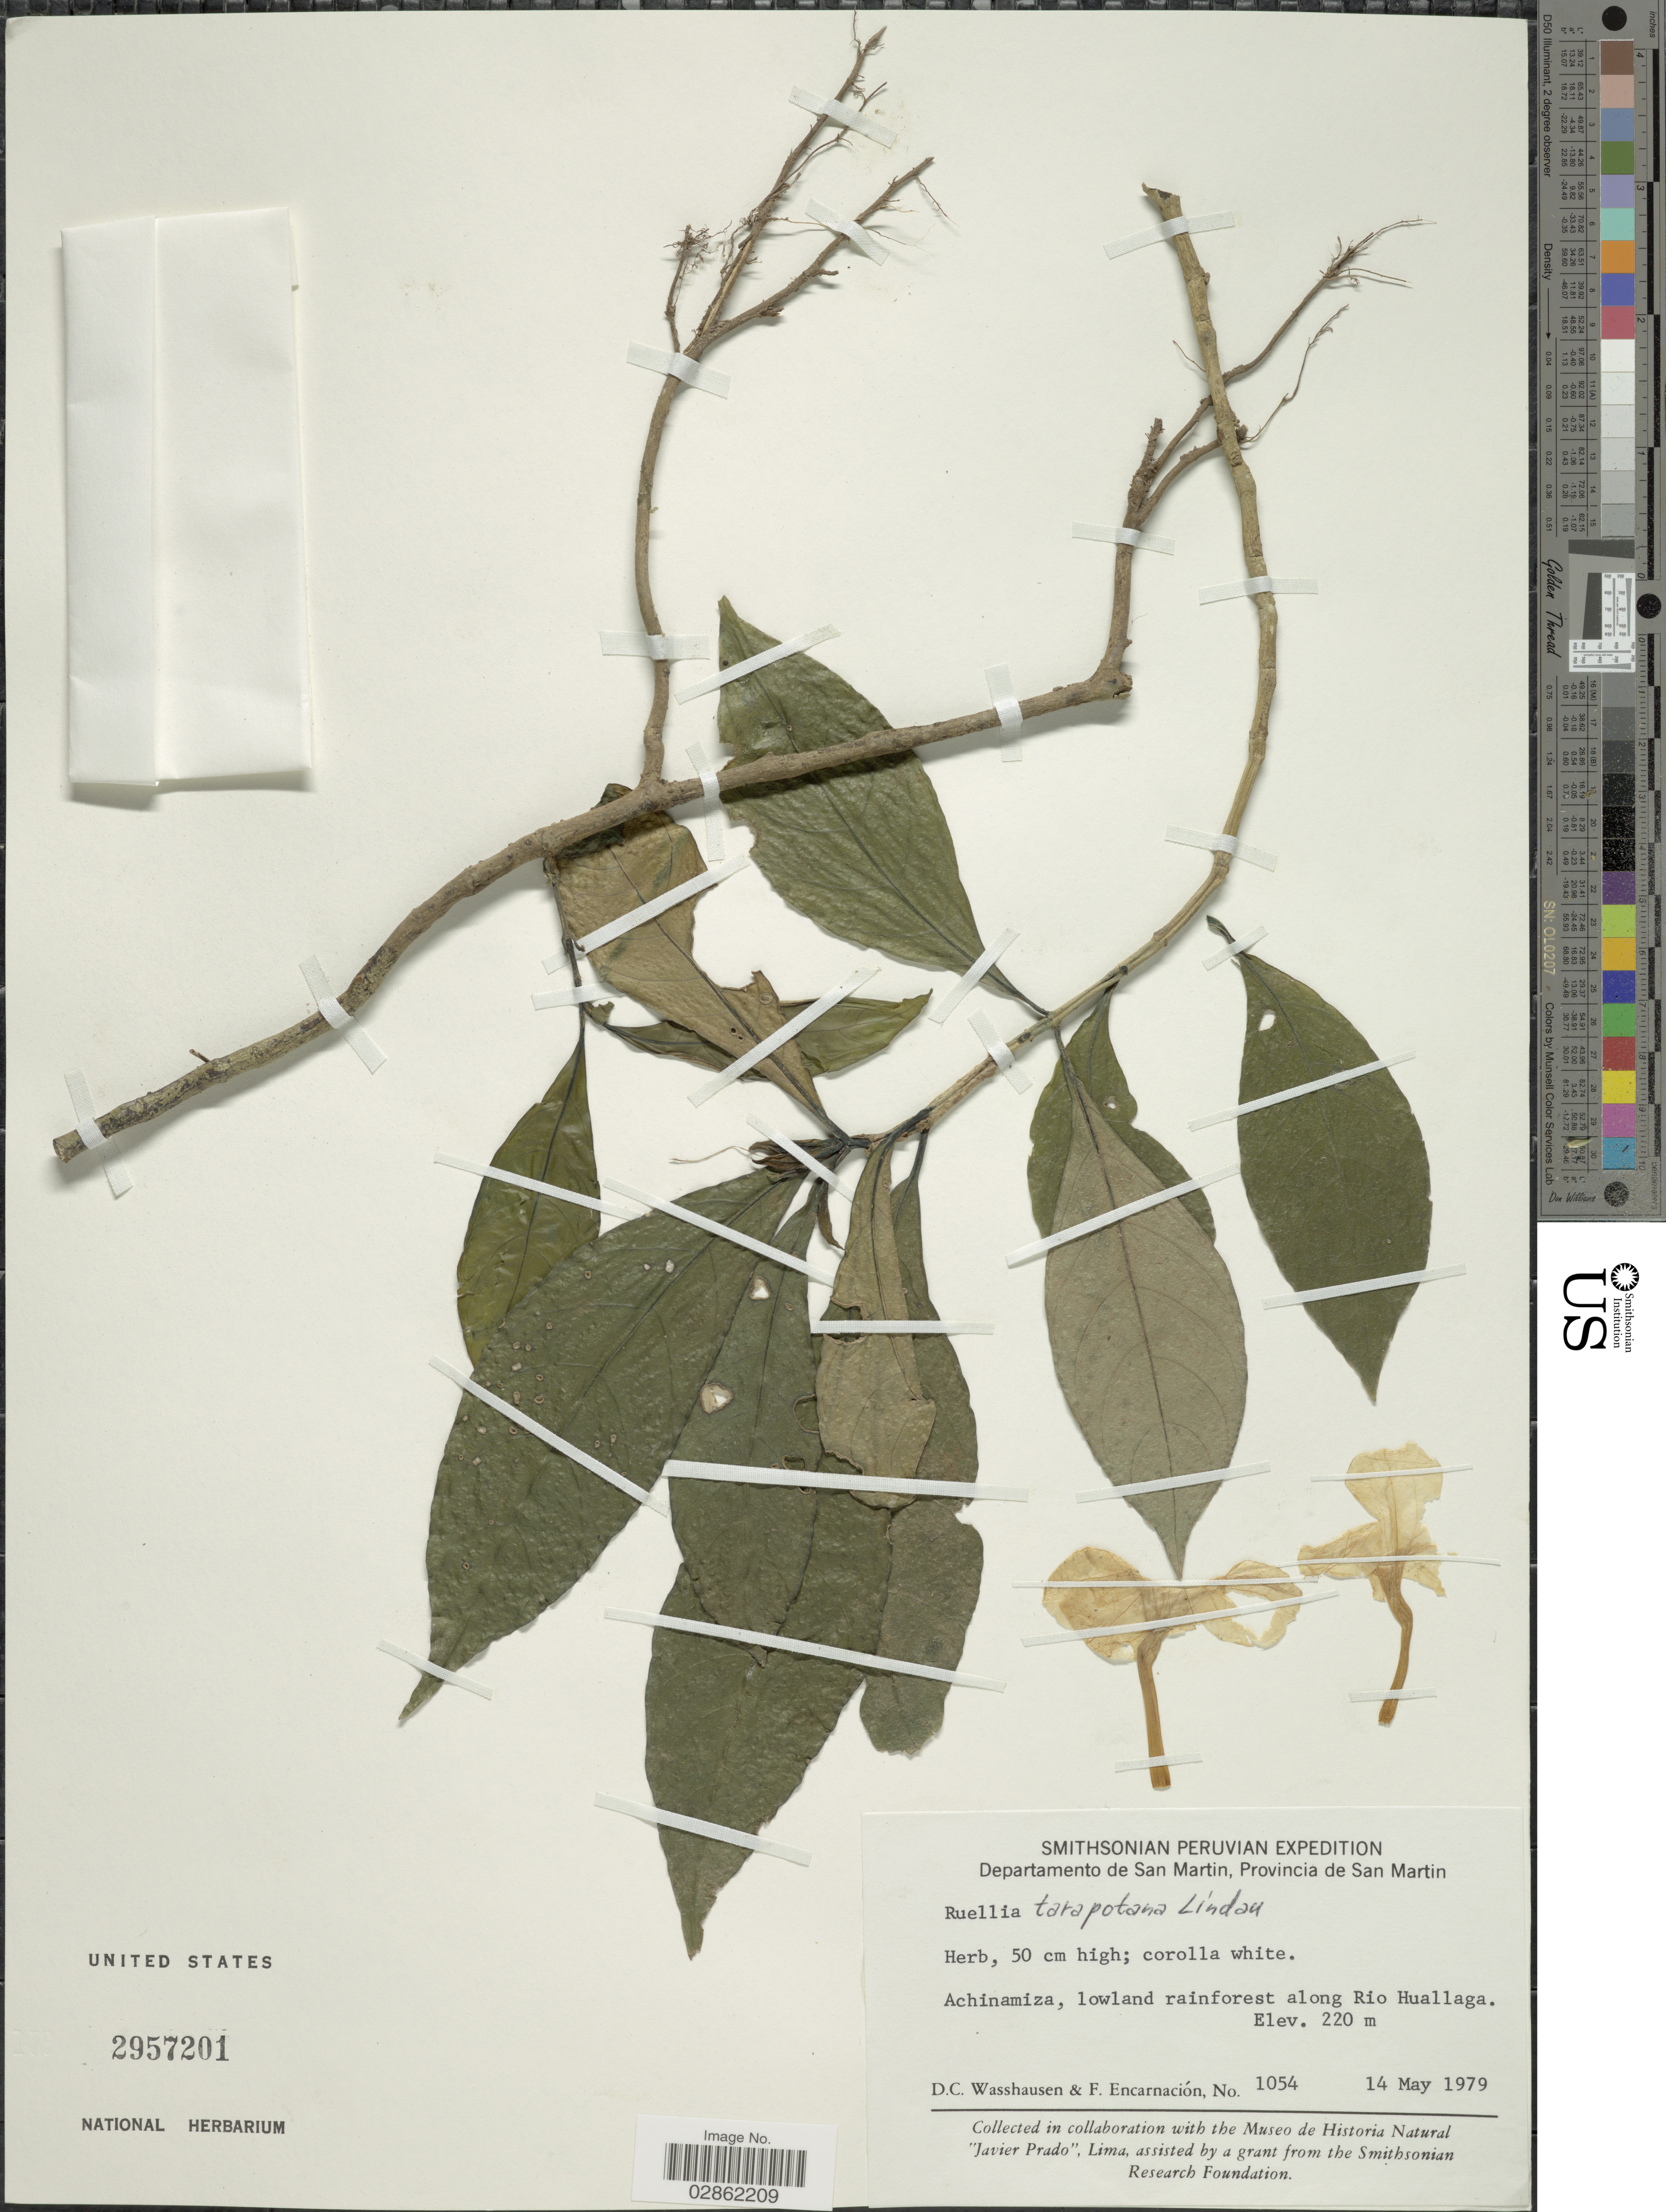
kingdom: Plantae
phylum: Tracheophyta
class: Magnoliopsida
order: Lamiales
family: Acanthaceae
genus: Ruellia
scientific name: Ruellia tarapotana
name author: Lindau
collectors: D. C. Wasshausen & F. Encarnación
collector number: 1054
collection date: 1979-05-14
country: Peru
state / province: San Martín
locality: Departamento de San Martin, Provincia de San Martina, Achinamiza, lowland rainforest along Rio Huallaga.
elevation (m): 220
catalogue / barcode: US 2957201